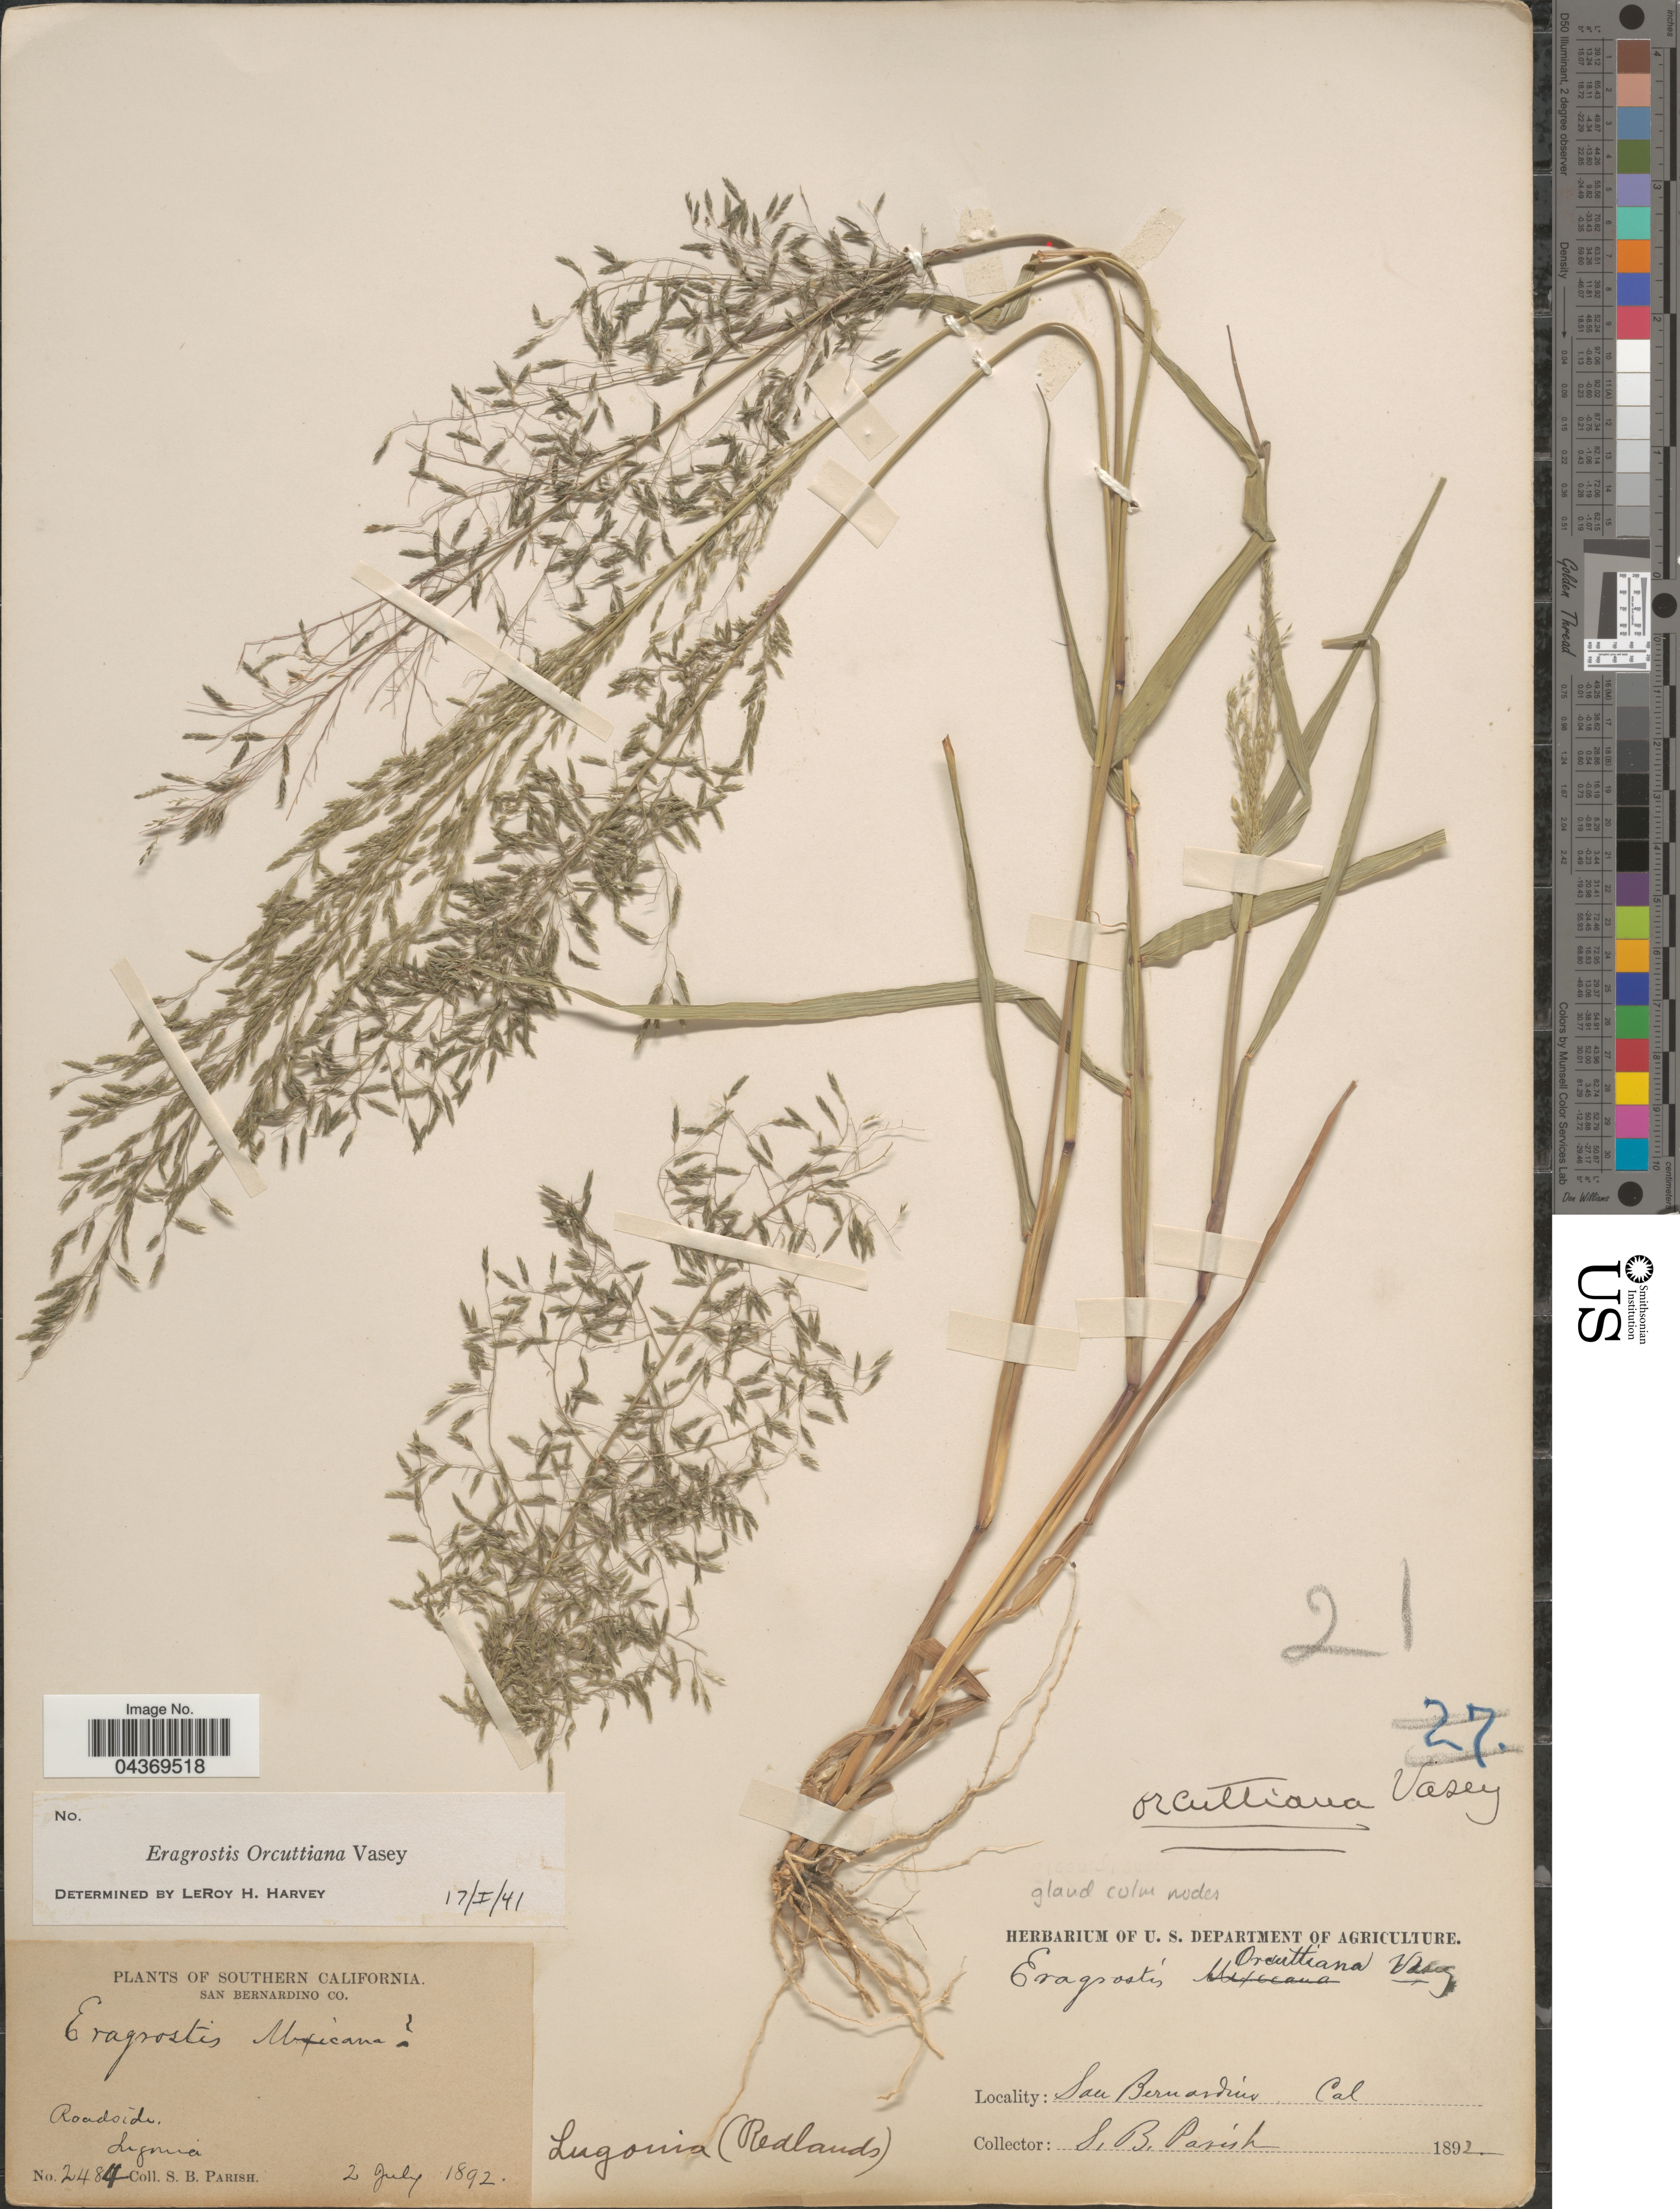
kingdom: Plantae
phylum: Tracheophyta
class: Liliopsida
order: Poales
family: Poaceae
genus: Eragrostis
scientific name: Eragrostis mexicana subsp. virescens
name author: (J. Presl) S.D. Koch & Sánchez Vega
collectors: S. B. Parish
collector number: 2484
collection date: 1892-07-02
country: United States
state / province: California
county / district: San Bernardino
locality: Southern California. San Bernardino Co. Roadside, Lugonia. Lugonia (Redlands). San Bernardino.